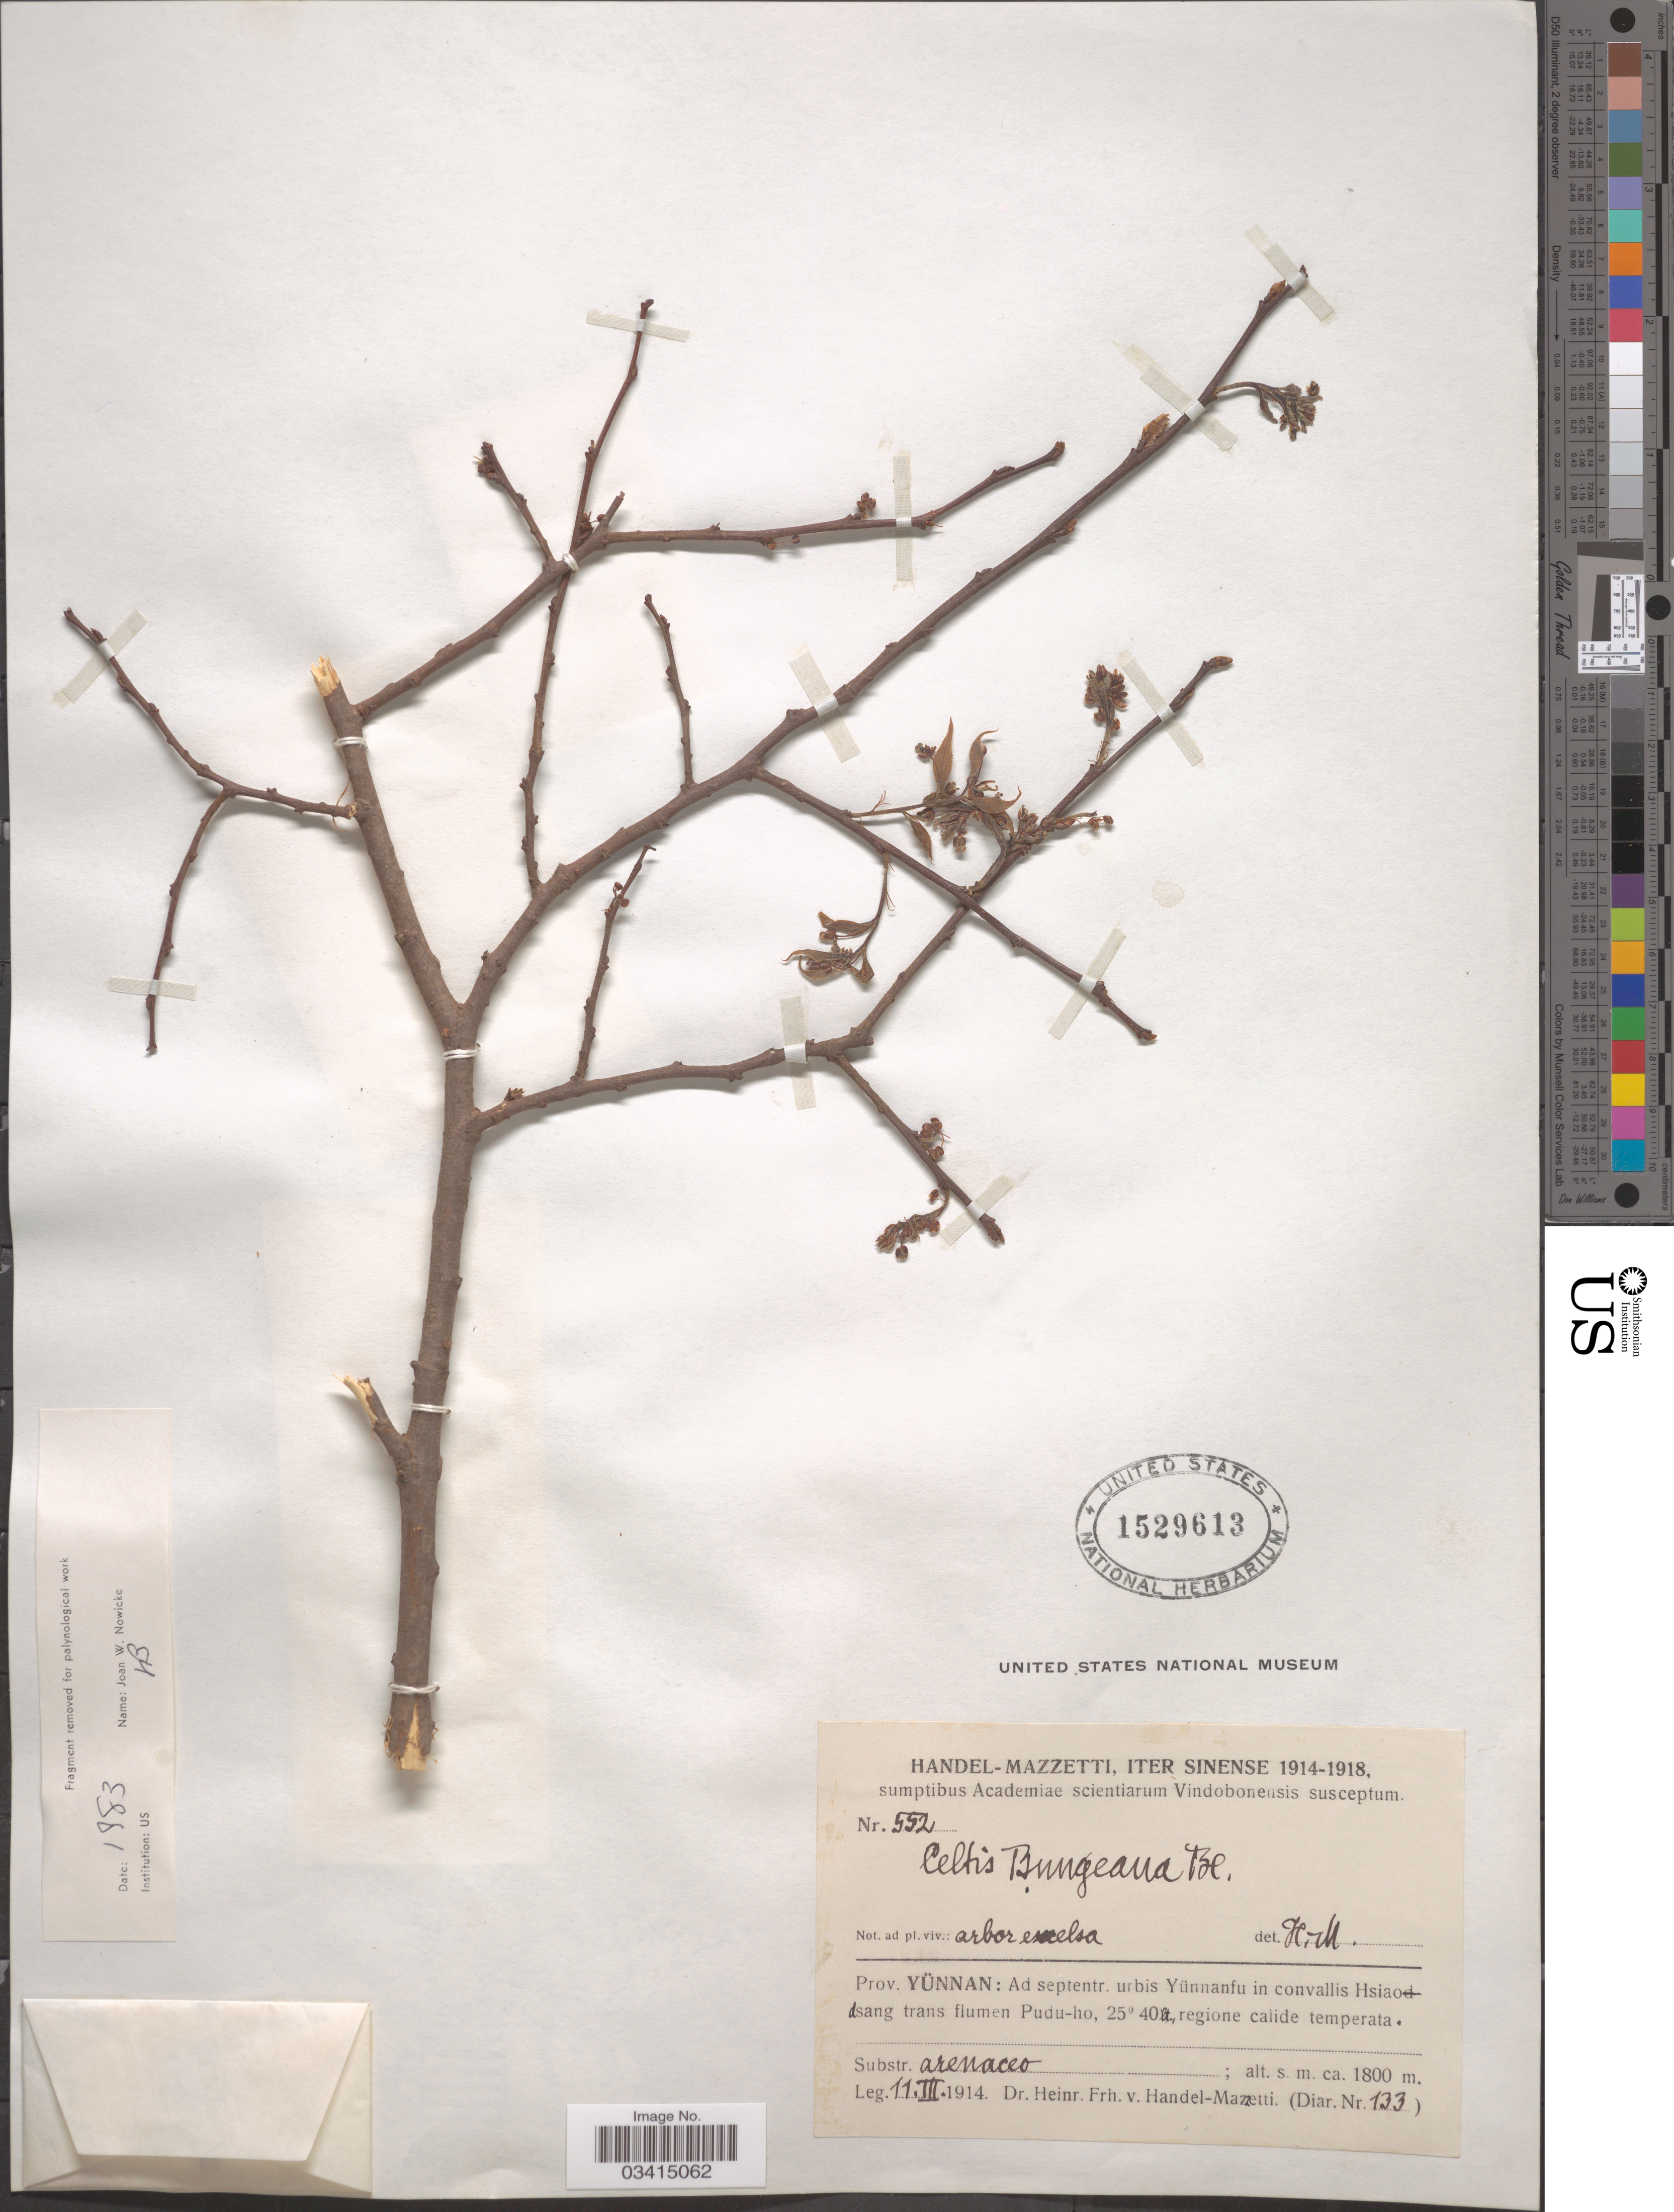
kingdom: Plantae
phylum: Tracheophyta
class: Magnoliopsida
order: Rosales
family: Cannabaceae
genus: Celtis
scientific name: Celtis bungeana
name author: Blume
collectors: H. Handel-Mazzetti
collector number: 552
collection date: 1914-03-11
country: China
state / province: Yunnan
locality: Ad septentr. urbis Yünnanfu in convallis Hsiao dsang trans flumen Pudu-ho, regione calide temperata.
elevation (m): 1800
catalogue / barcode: US 1529613